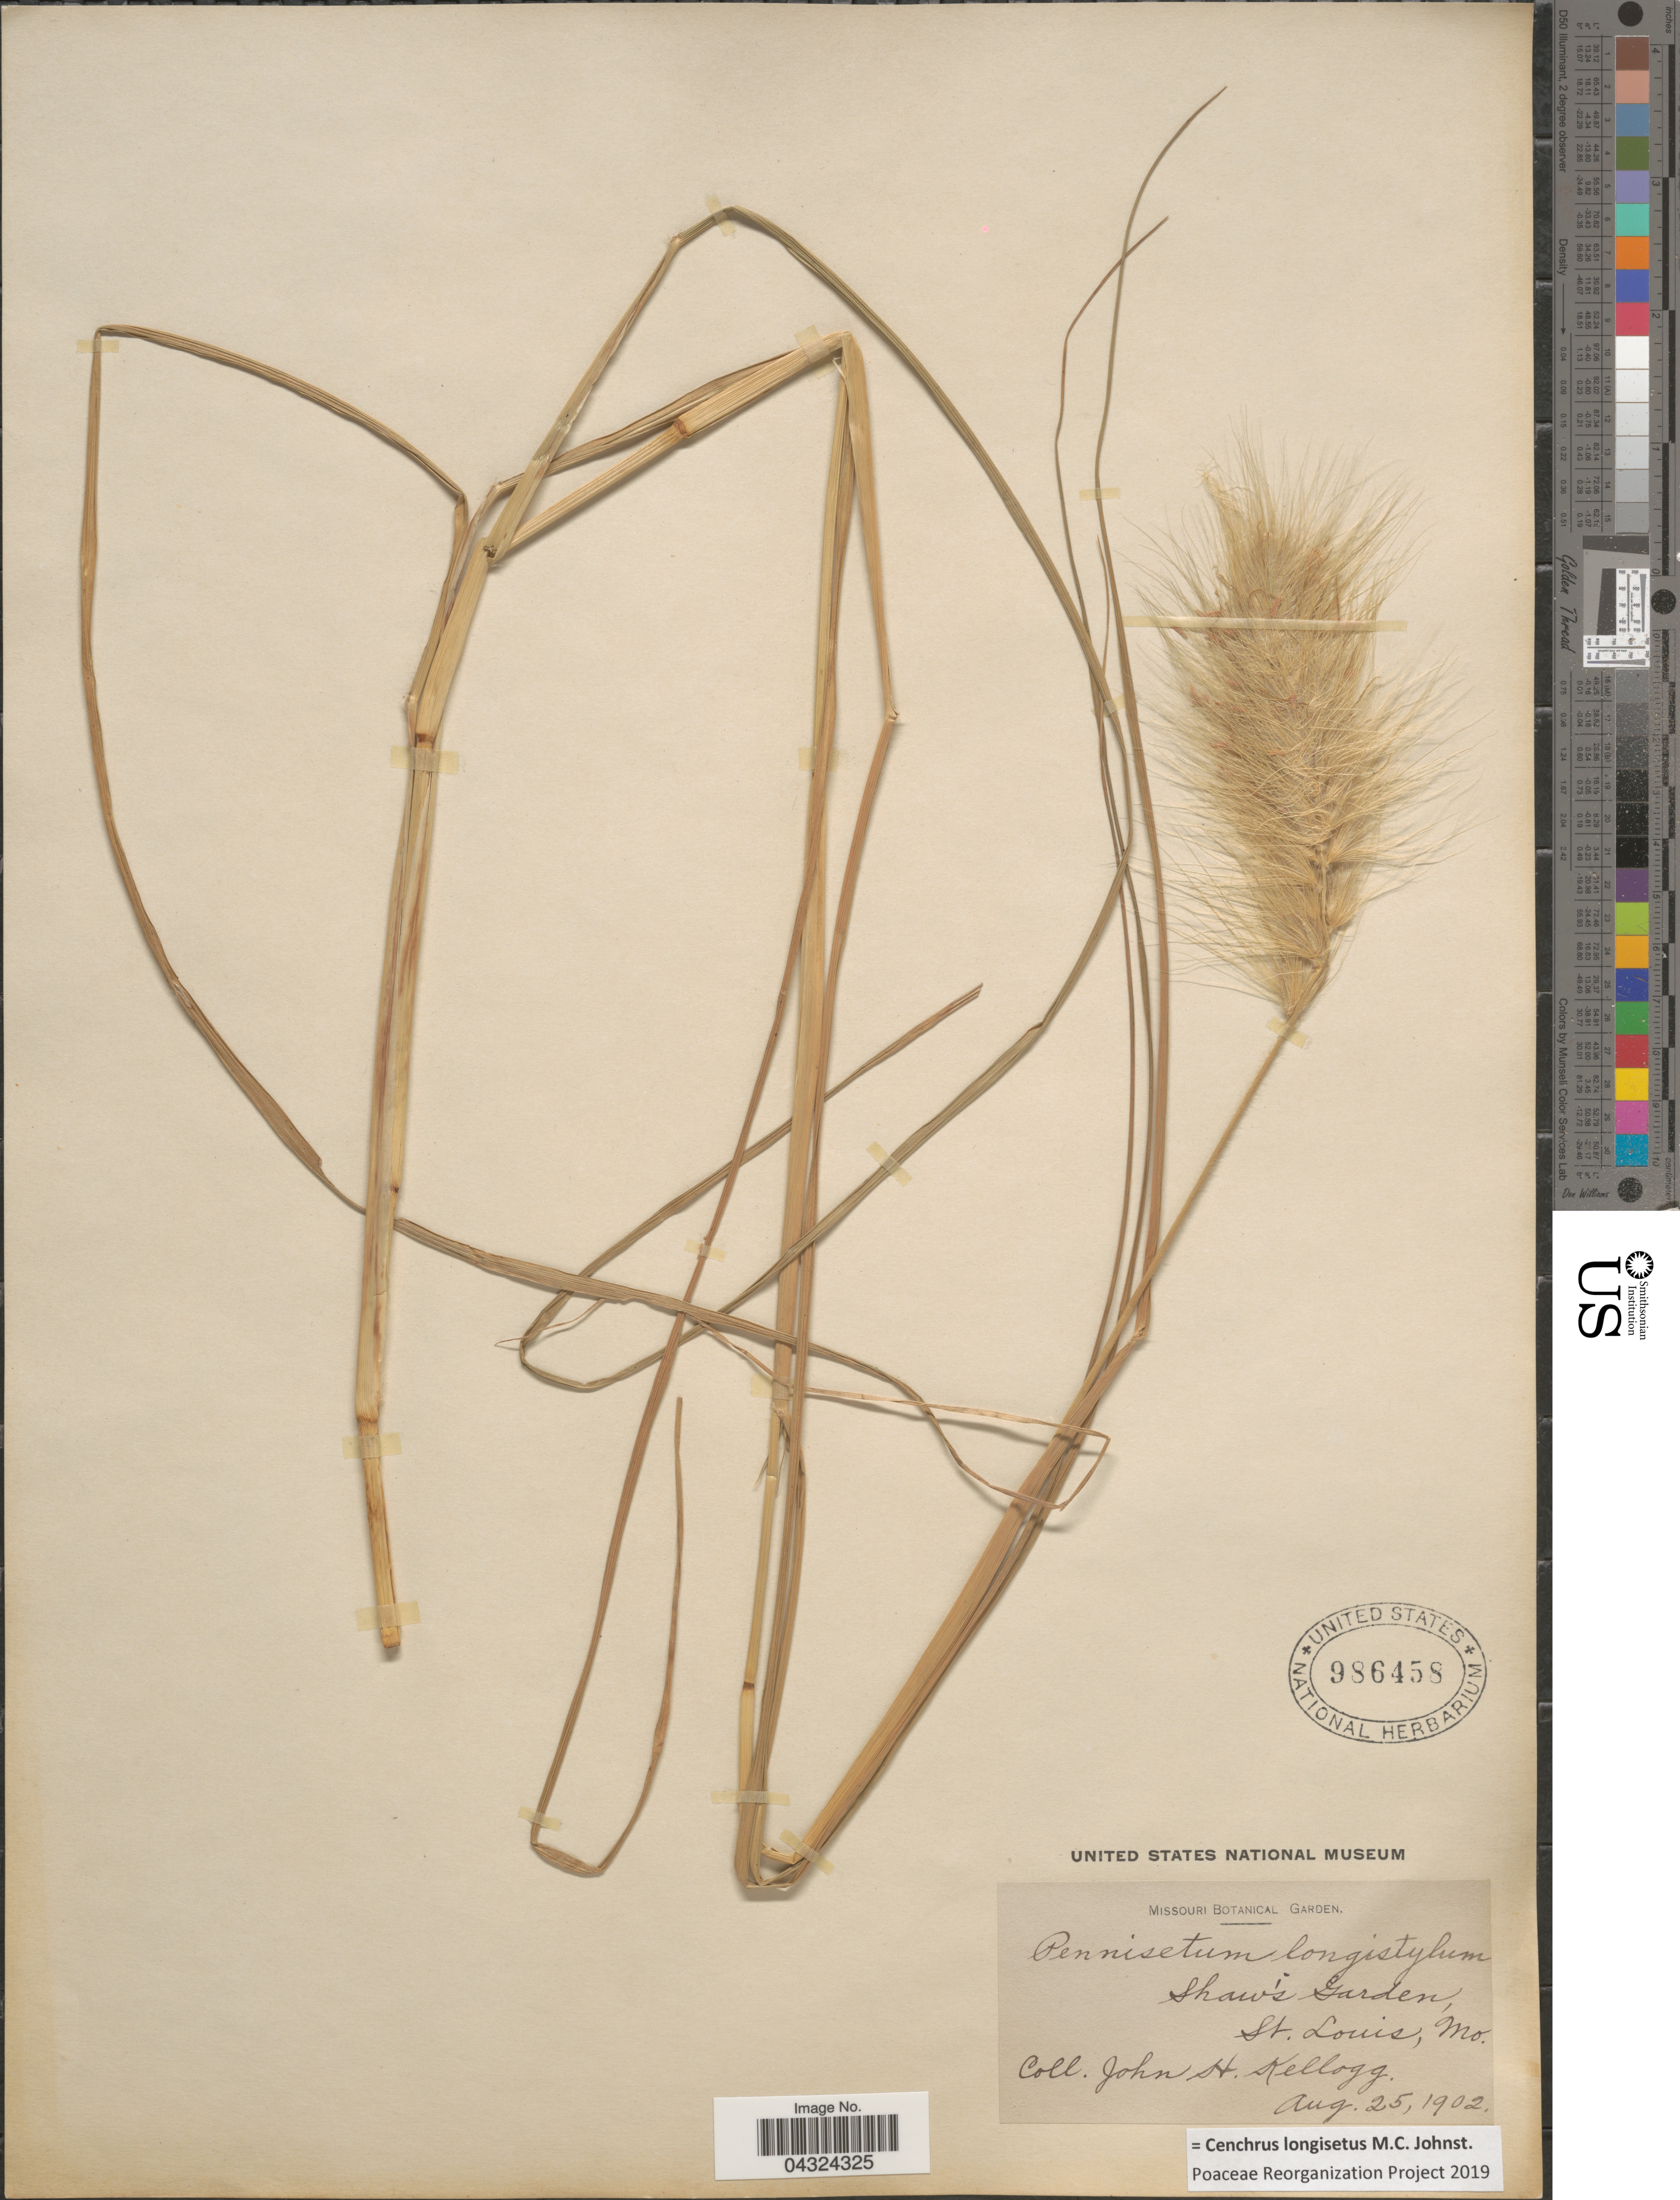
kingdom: Plantae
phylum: Tracheophyta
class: Liliopsida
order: Poales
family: Poaceae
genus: Cenchrus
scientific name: Cenchrus longisetus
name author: M.C. Johnst.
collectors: J. H. Kellogg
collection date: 1902-08-25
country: United States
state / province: Missouri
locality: Shaw's Garden, St. Louis.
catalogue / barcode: US 986458